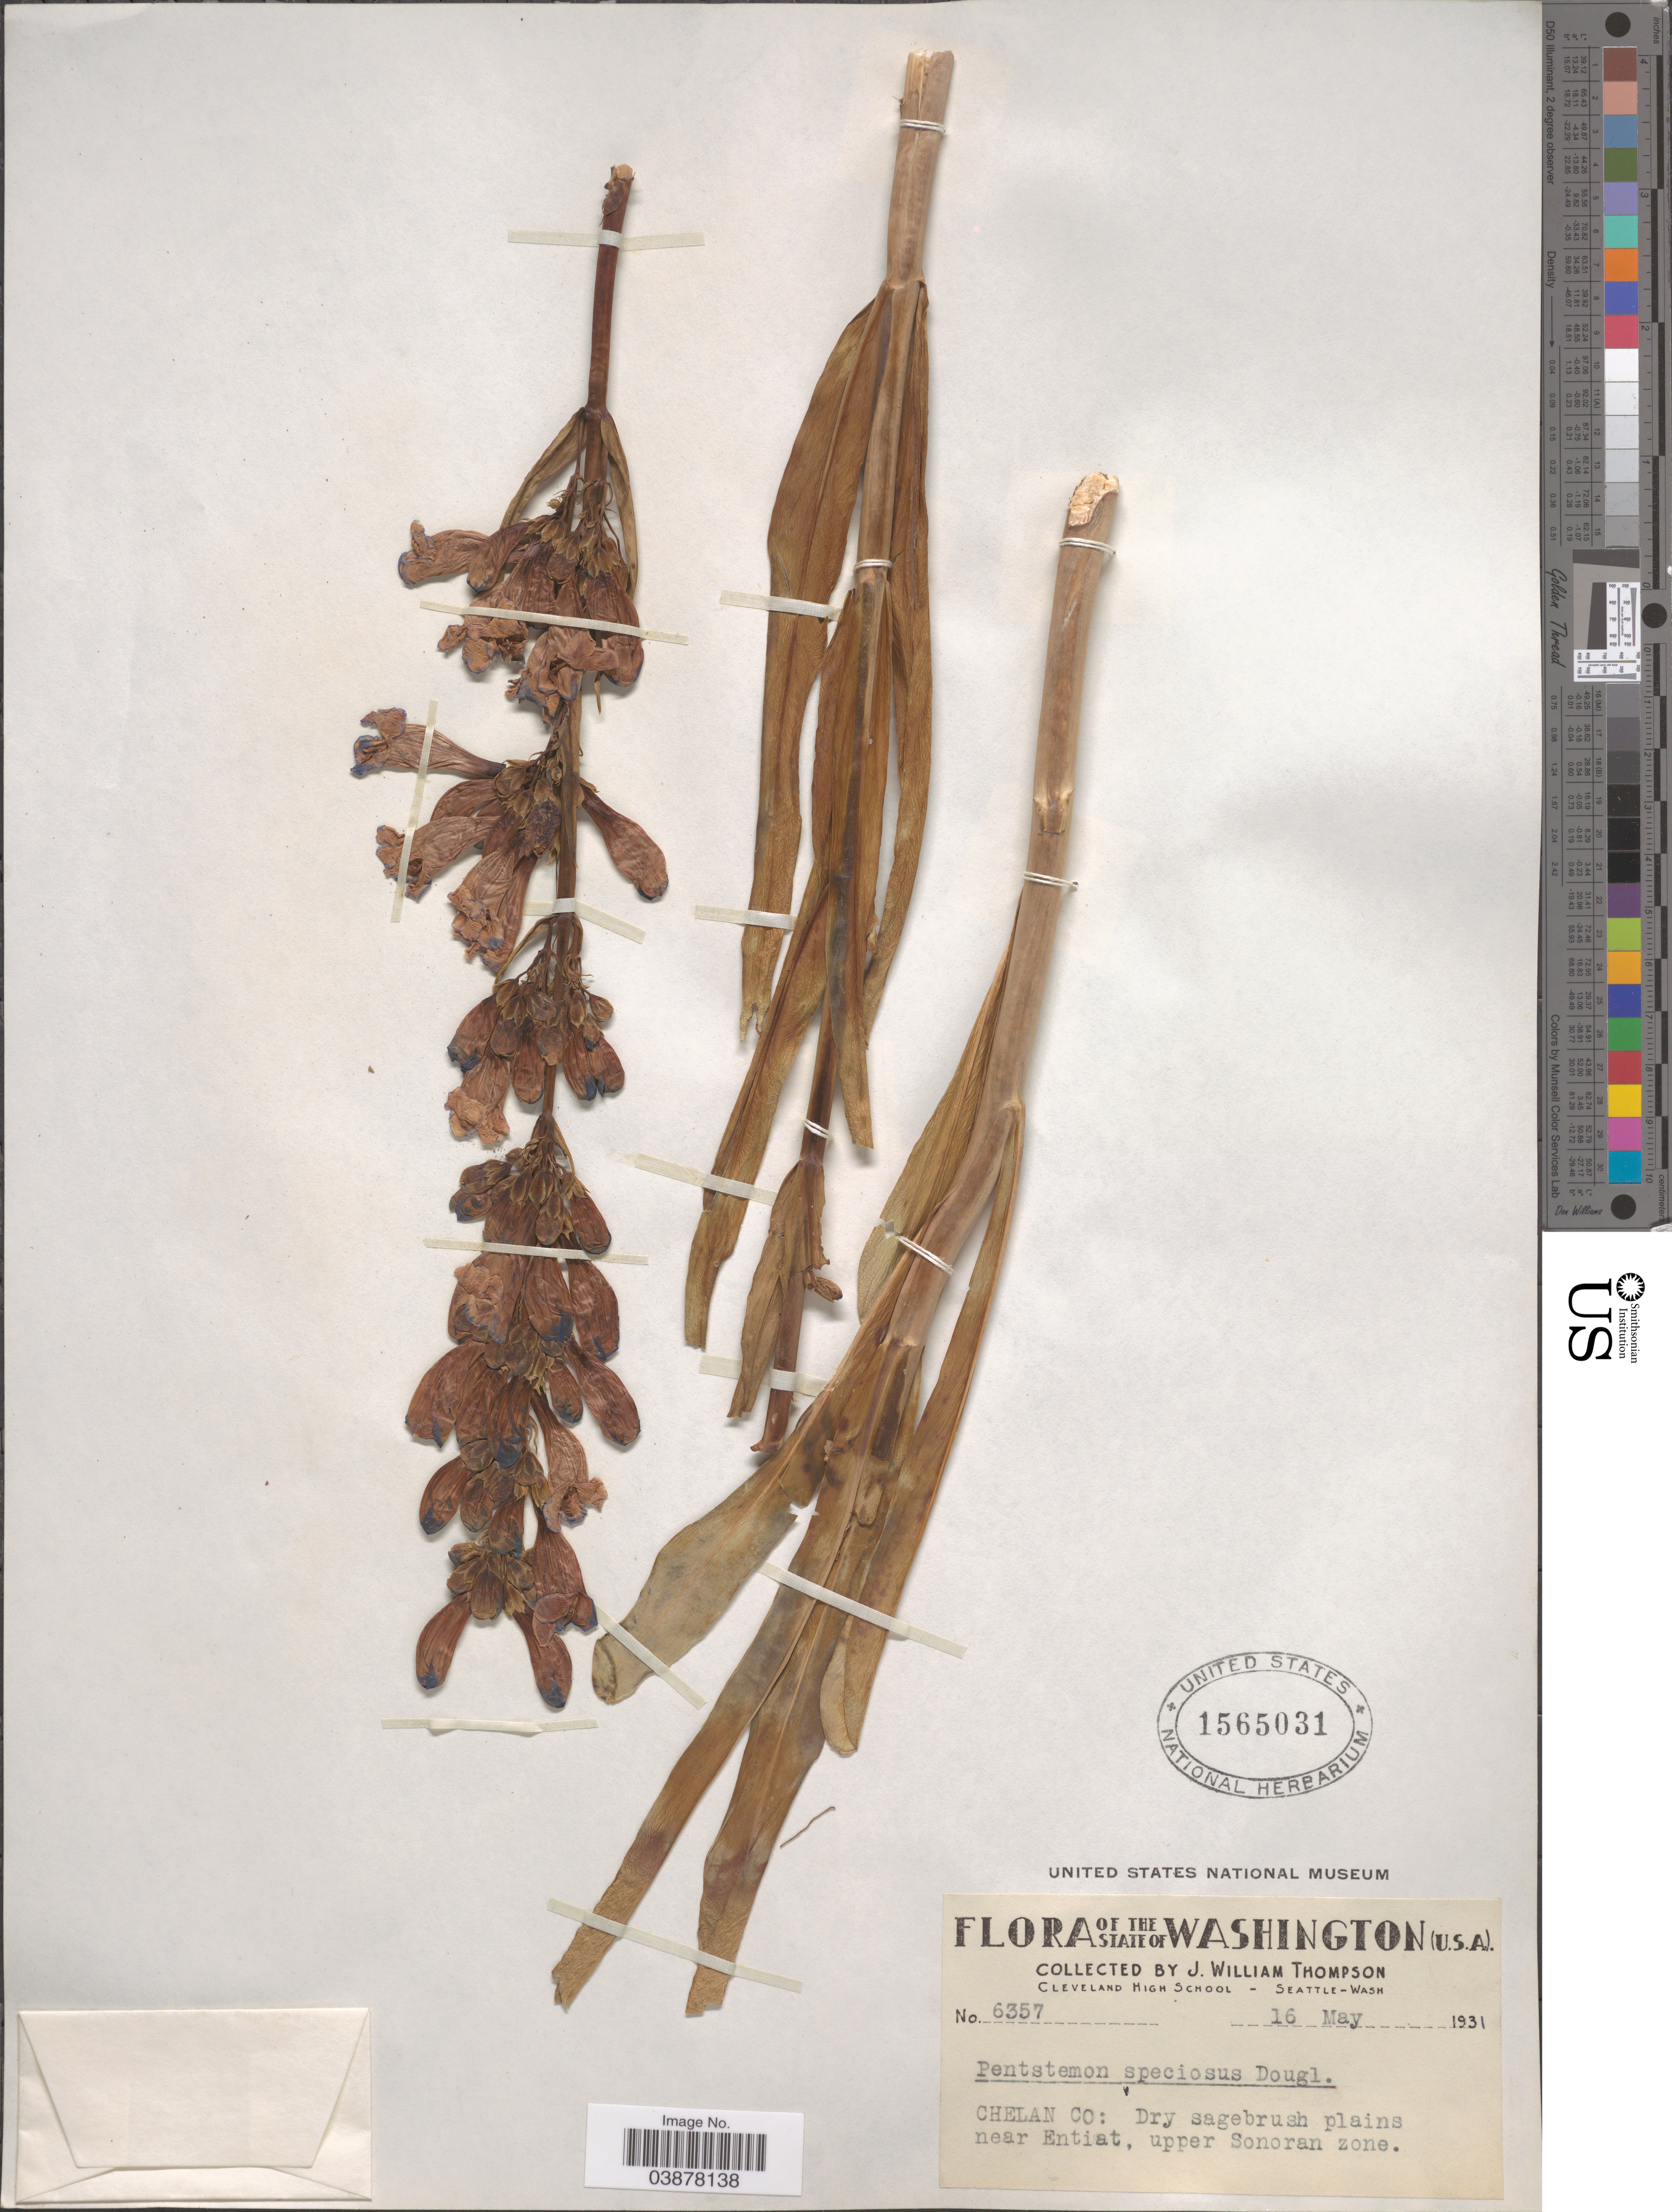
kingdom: Plantae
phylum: Tracheophyta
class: Magnoliopsida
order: Lamiales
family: Plantaginaceae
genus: Penstemon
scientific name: Penstemon speciosus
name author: Douglas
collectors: J. W. Thompson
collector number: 6357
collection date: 1931-05-16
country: United States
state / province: Washington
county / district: Chelan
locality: Chelan Co: near Entiat, upper Sonoran Zone.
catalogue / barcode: US 1565031